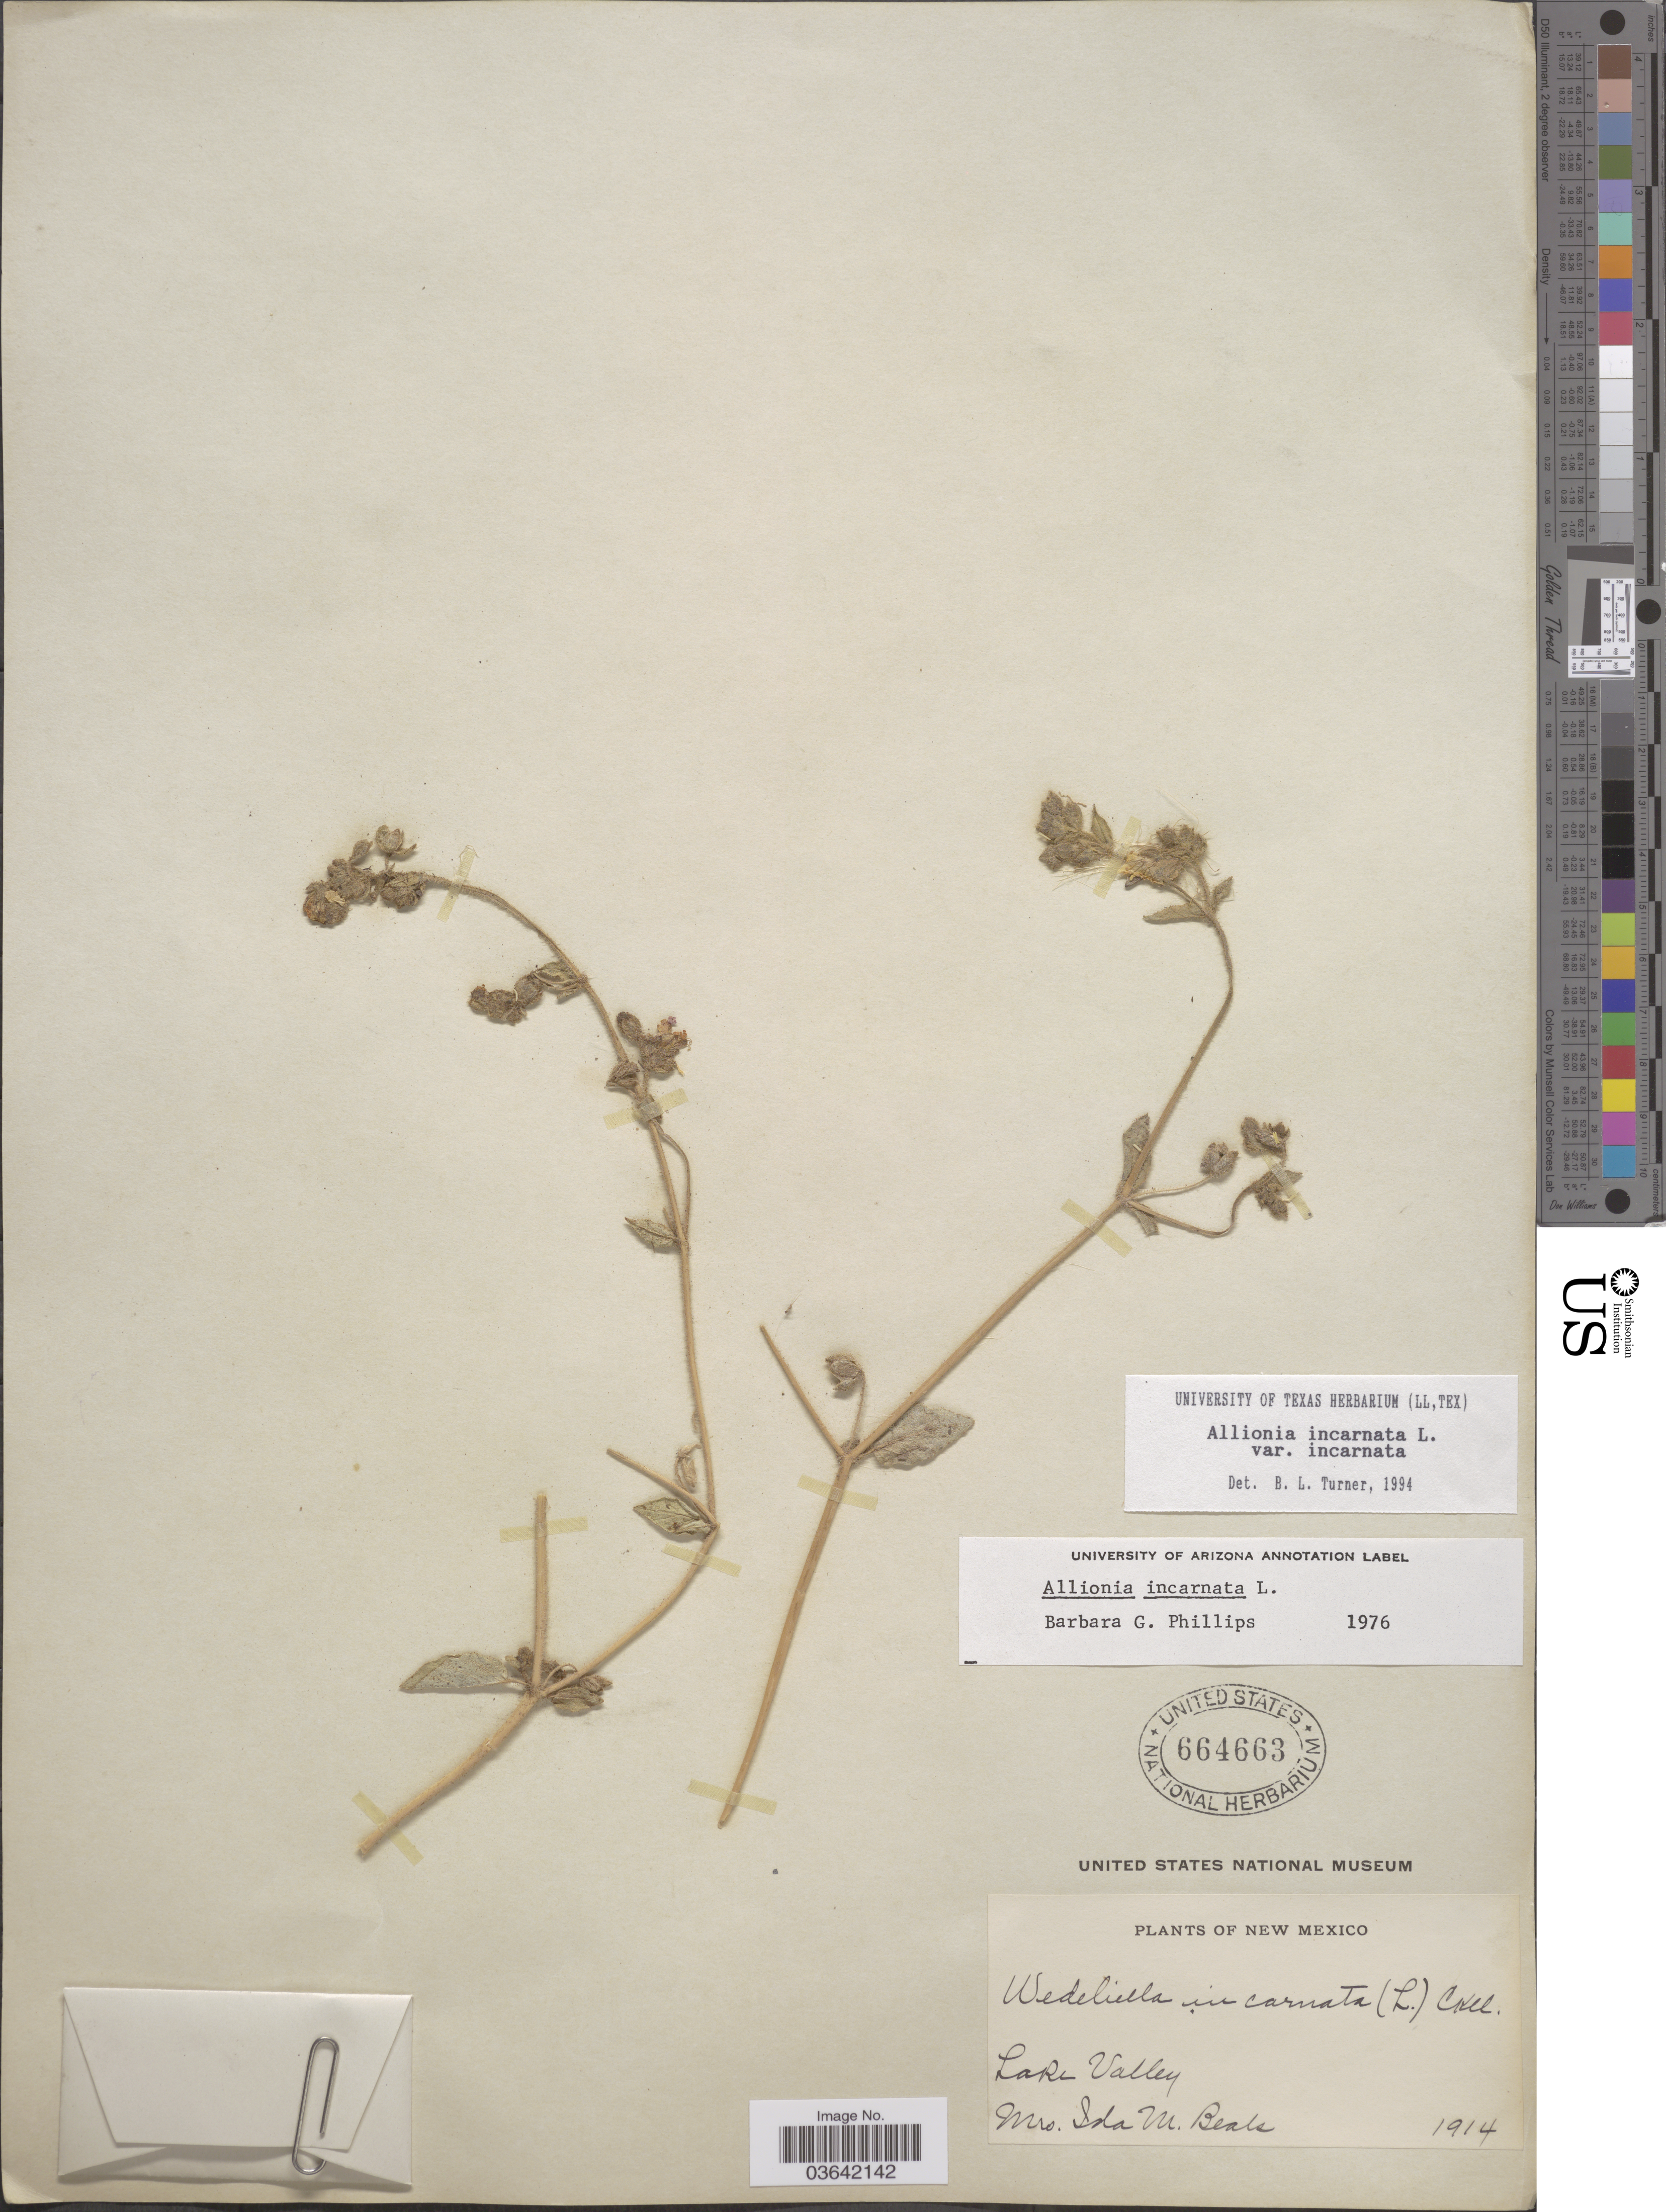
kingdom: Plantae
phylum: Tracheophyta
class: Magnoliopsida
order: Caryophyllales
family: Nyctaginaceae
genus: Allionia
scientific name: Allionia incarnata var. incarnata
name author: L.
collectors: I. M. Beals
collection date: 1914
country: United States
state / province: New Mexico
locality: Lake Valley.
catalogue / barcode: US 664663